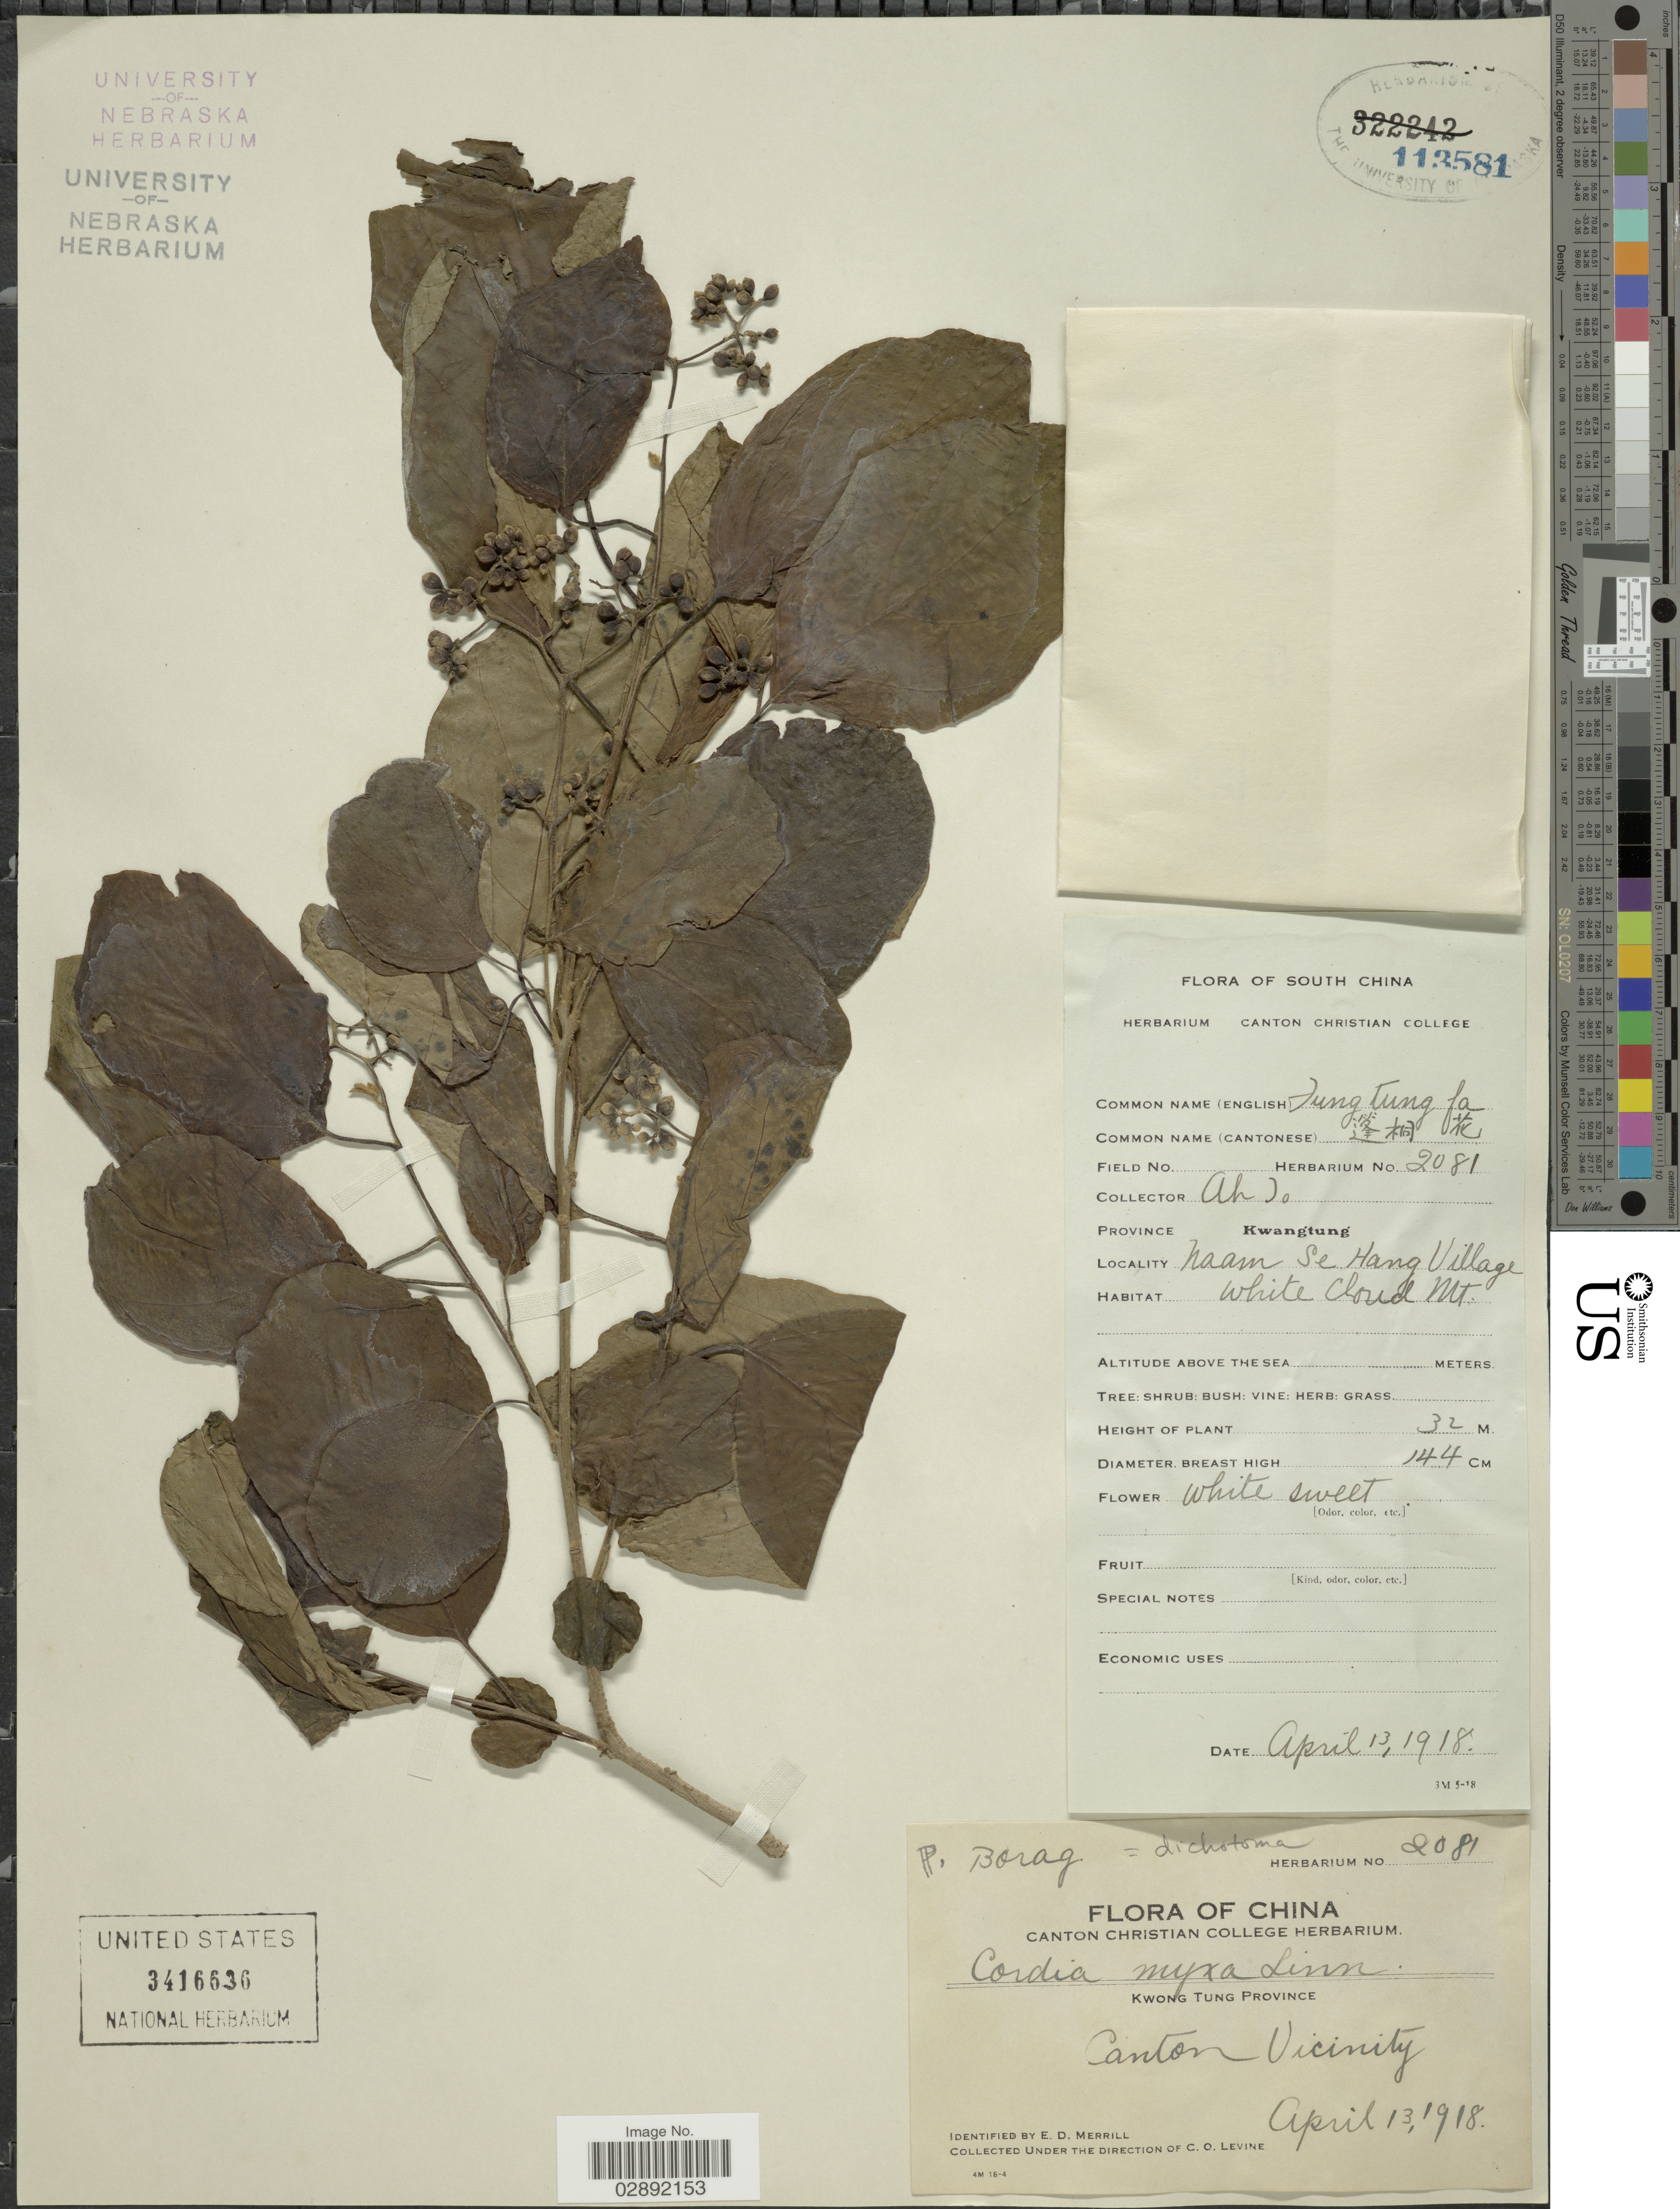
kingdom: Plantae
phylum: Tracheophyta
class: Magnoliopsida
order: Boraginales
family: Cordiaceae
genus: Cordia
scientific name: Cordia dichotoma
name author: G. Forst.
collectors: C. O. Levine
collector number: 2081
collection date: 1918-04-13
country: China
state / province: Guangdong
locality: Kwong Tung Province. Canton Vicinity. Naam Se Hang Village. South China.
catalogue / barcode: US 3416636